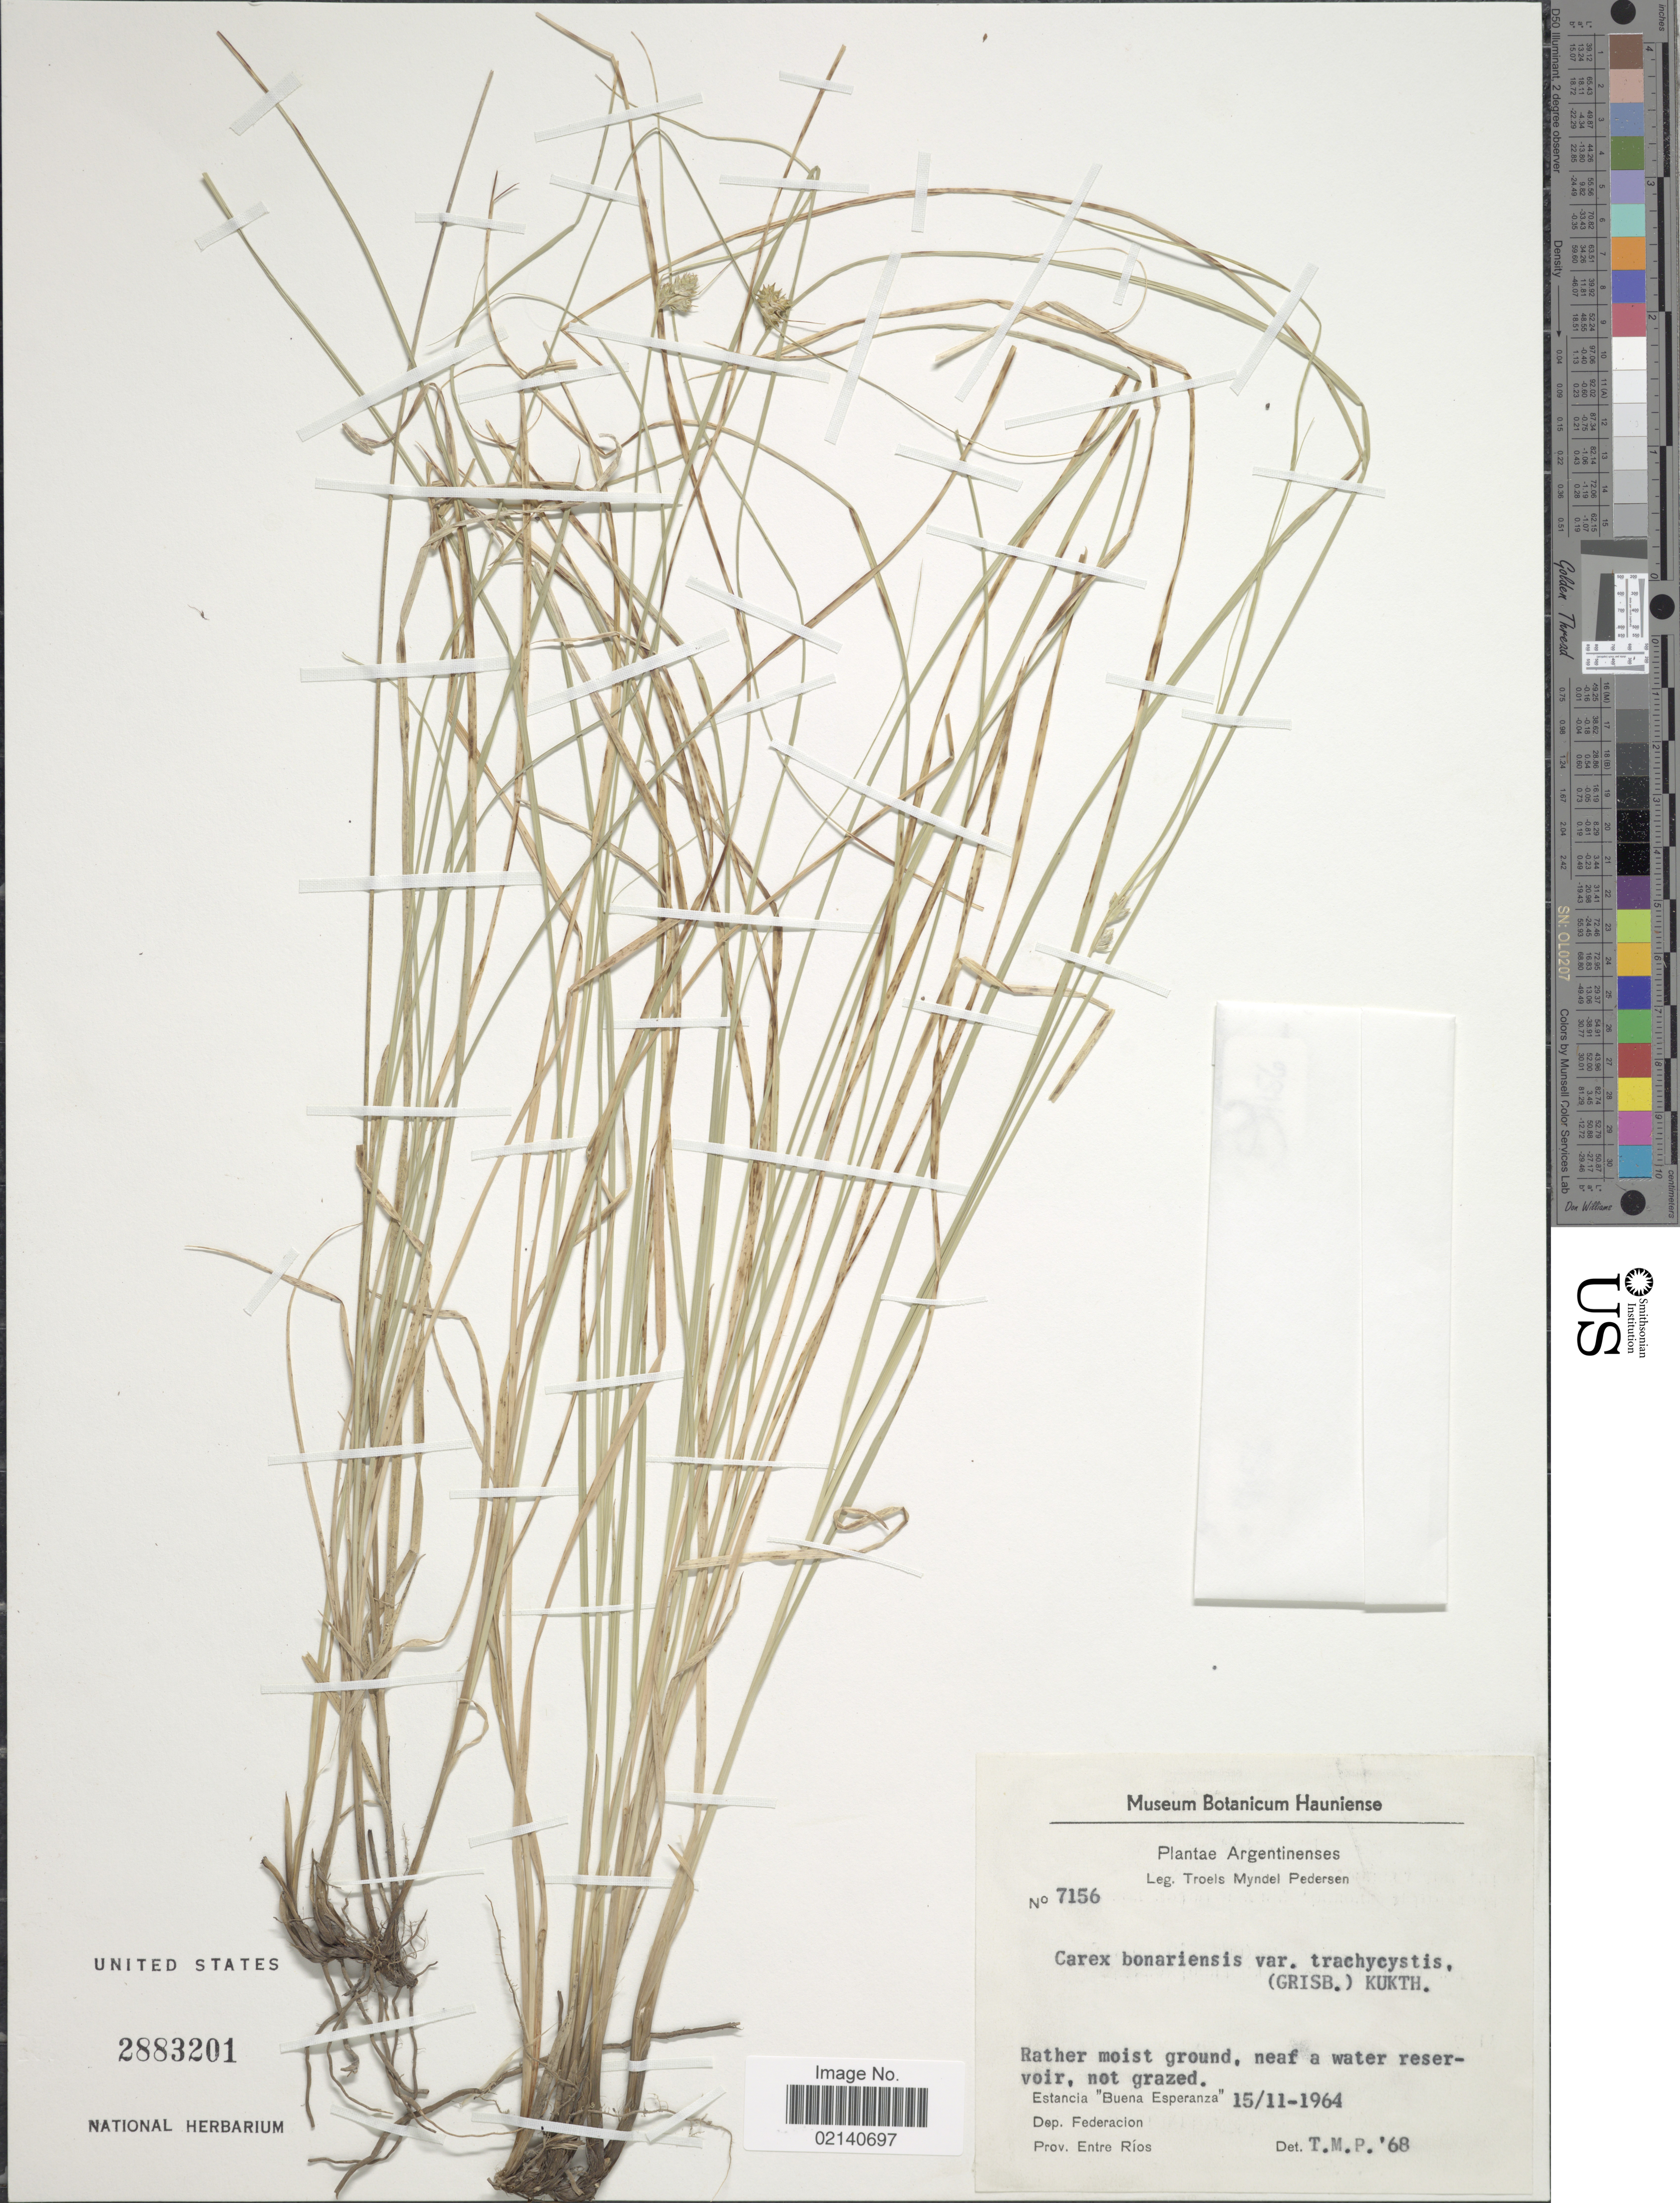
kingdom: Plantae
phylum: Tracheophyta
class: Liliopsida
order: Poales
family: Cyperaceae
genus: Carex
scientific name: Carex pedicularis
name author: Jim.Mejías & Naczi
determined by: Jimnéz-Mejias, Pedro, (UPOS), Universidad Pablo de Olavide (SPAIN)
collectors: T. Pederson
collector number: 7156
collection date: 1964-11-15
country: Argentina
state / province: Entre Rios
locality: Ergentinenses. Neaf a water reservoir. Estancia "Buena Esperanza". Dep. Federacion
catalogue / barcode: US 2883201